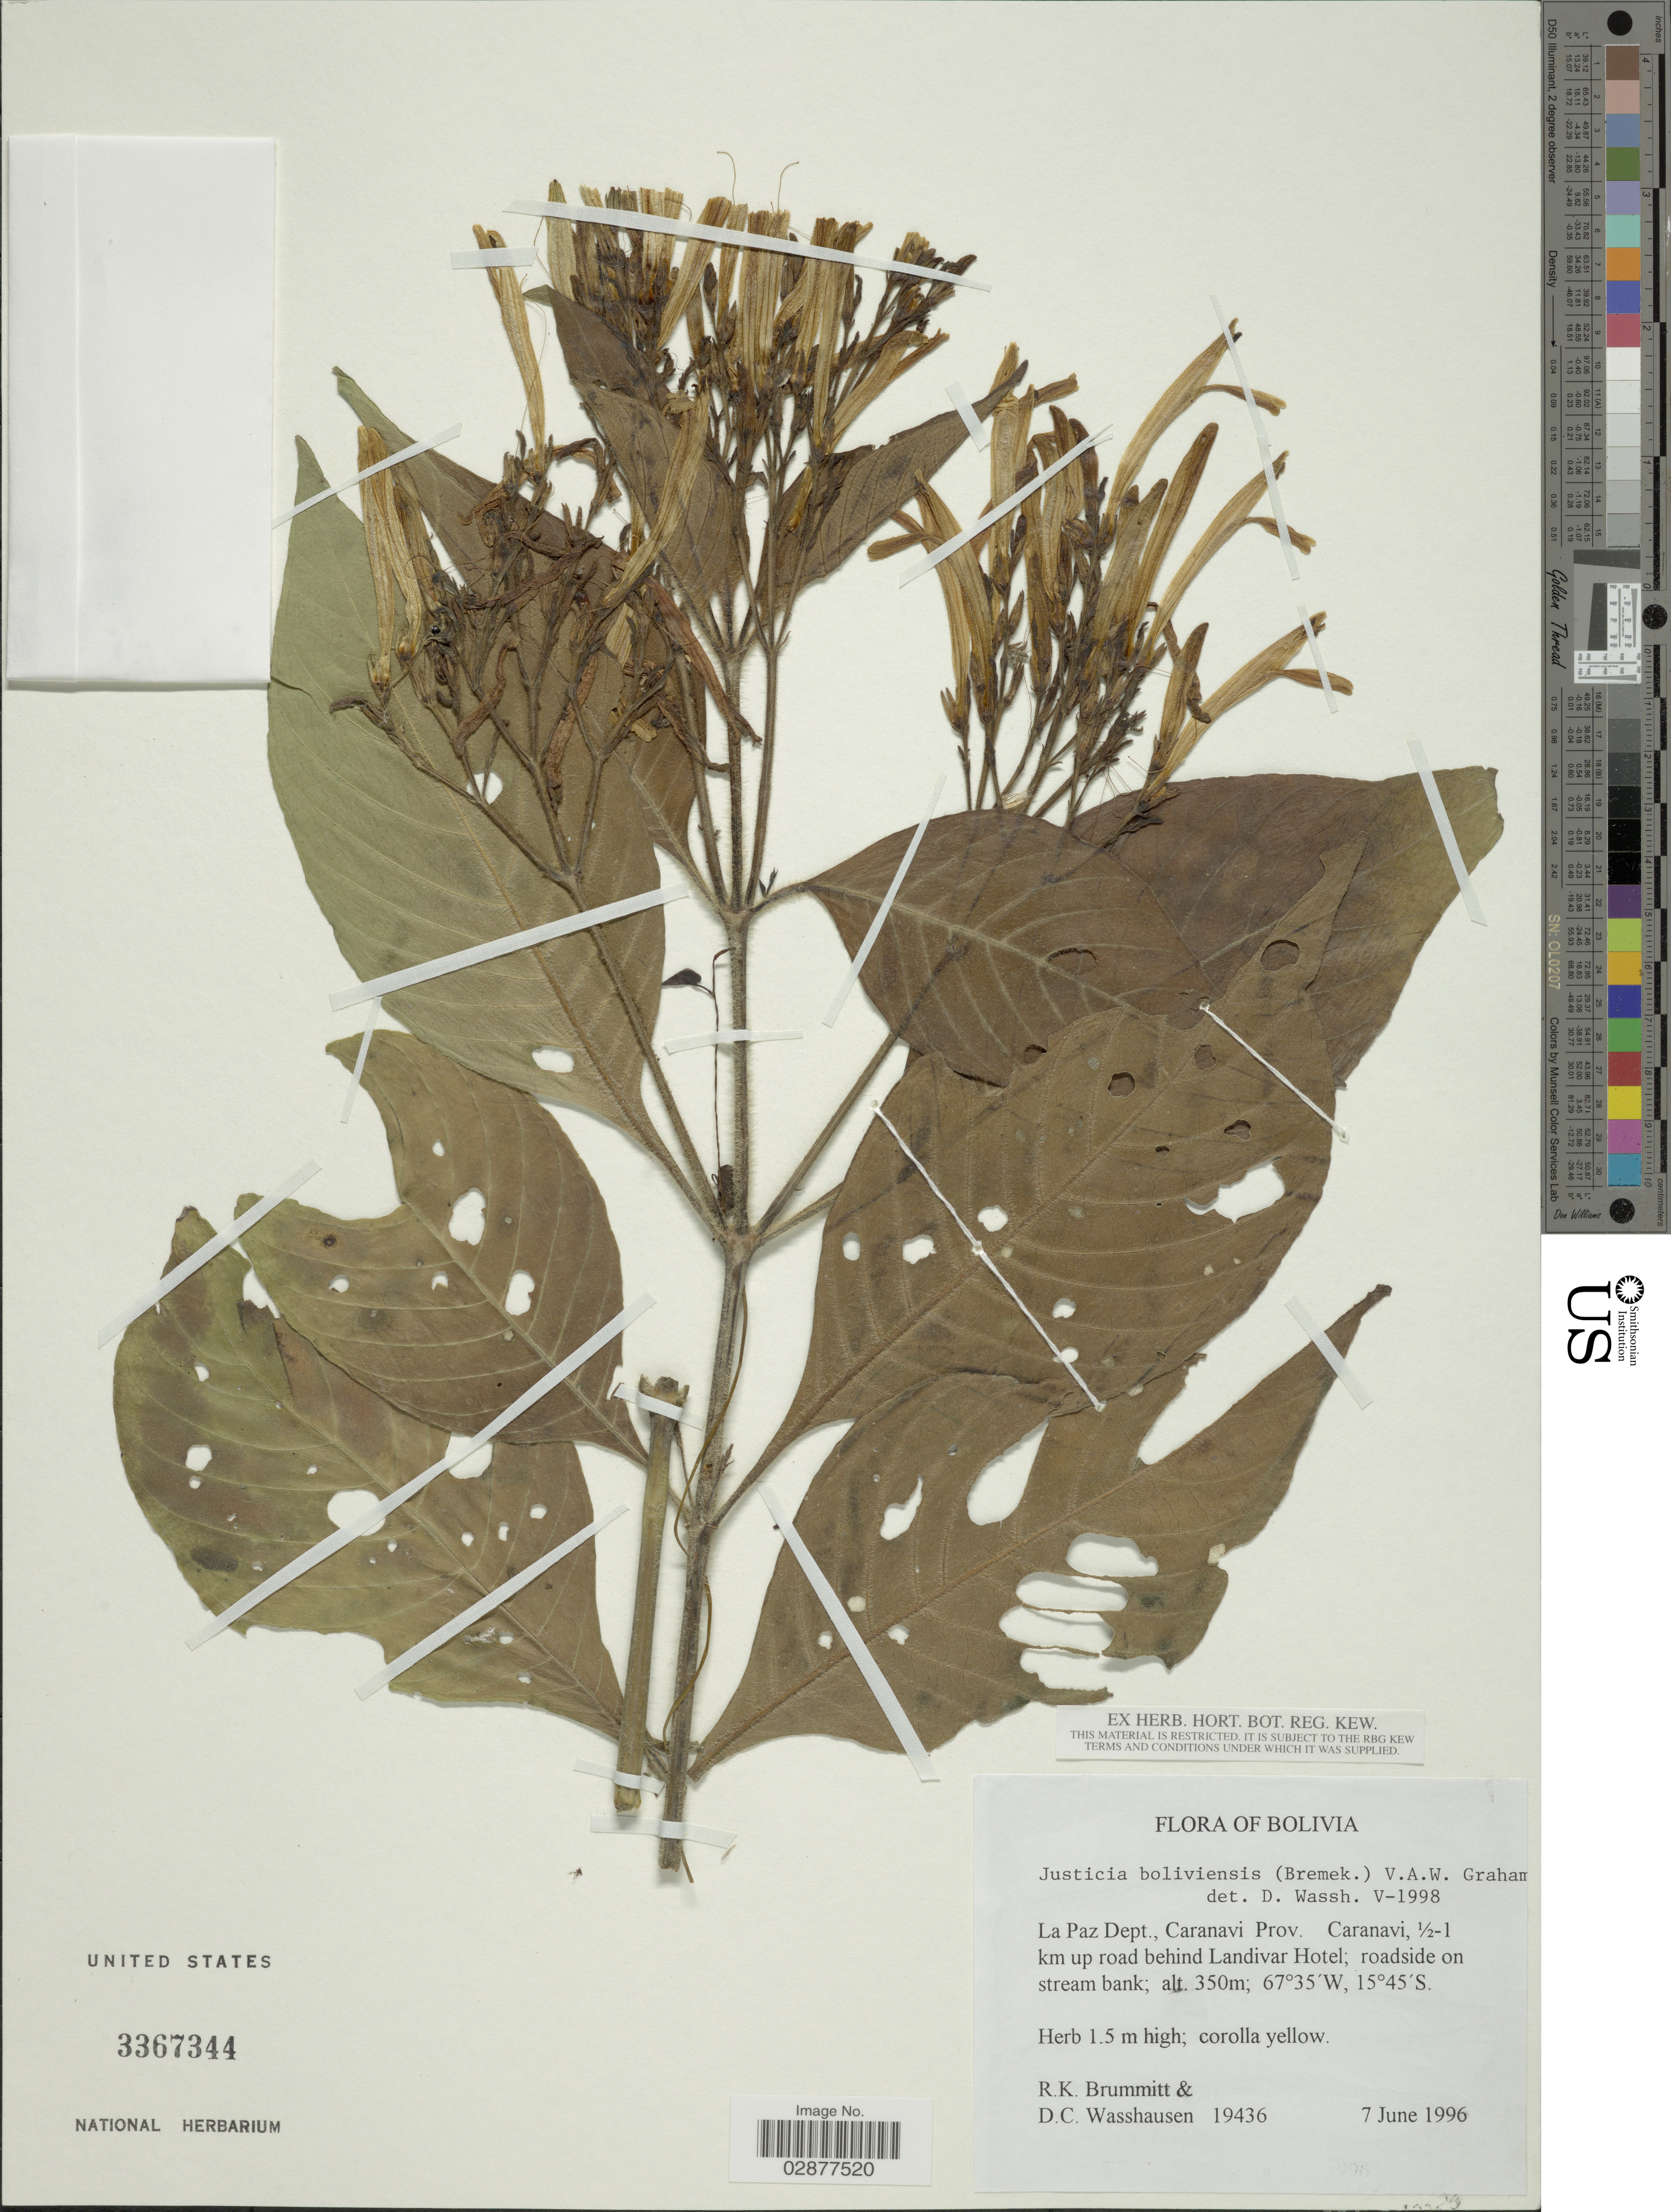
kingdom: Plantae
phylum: Tracheophyta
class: Magnoliopsida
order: Lamiales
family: Acanthaceae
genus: Justicia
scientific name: Justicia boliviensis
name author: (Bremek.) V.A.W. Graham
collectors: R. K. Brummitt & D. C. Wasshausen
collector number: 19436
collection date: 1996-06-07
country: Bolivia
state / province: La Paz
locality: La Paz Dept., Caranavi Prov. Caranavi, ½-1 km up road behind Landivar Hotel; roadside on stream bank.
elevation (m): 350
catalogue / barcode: US 3367344